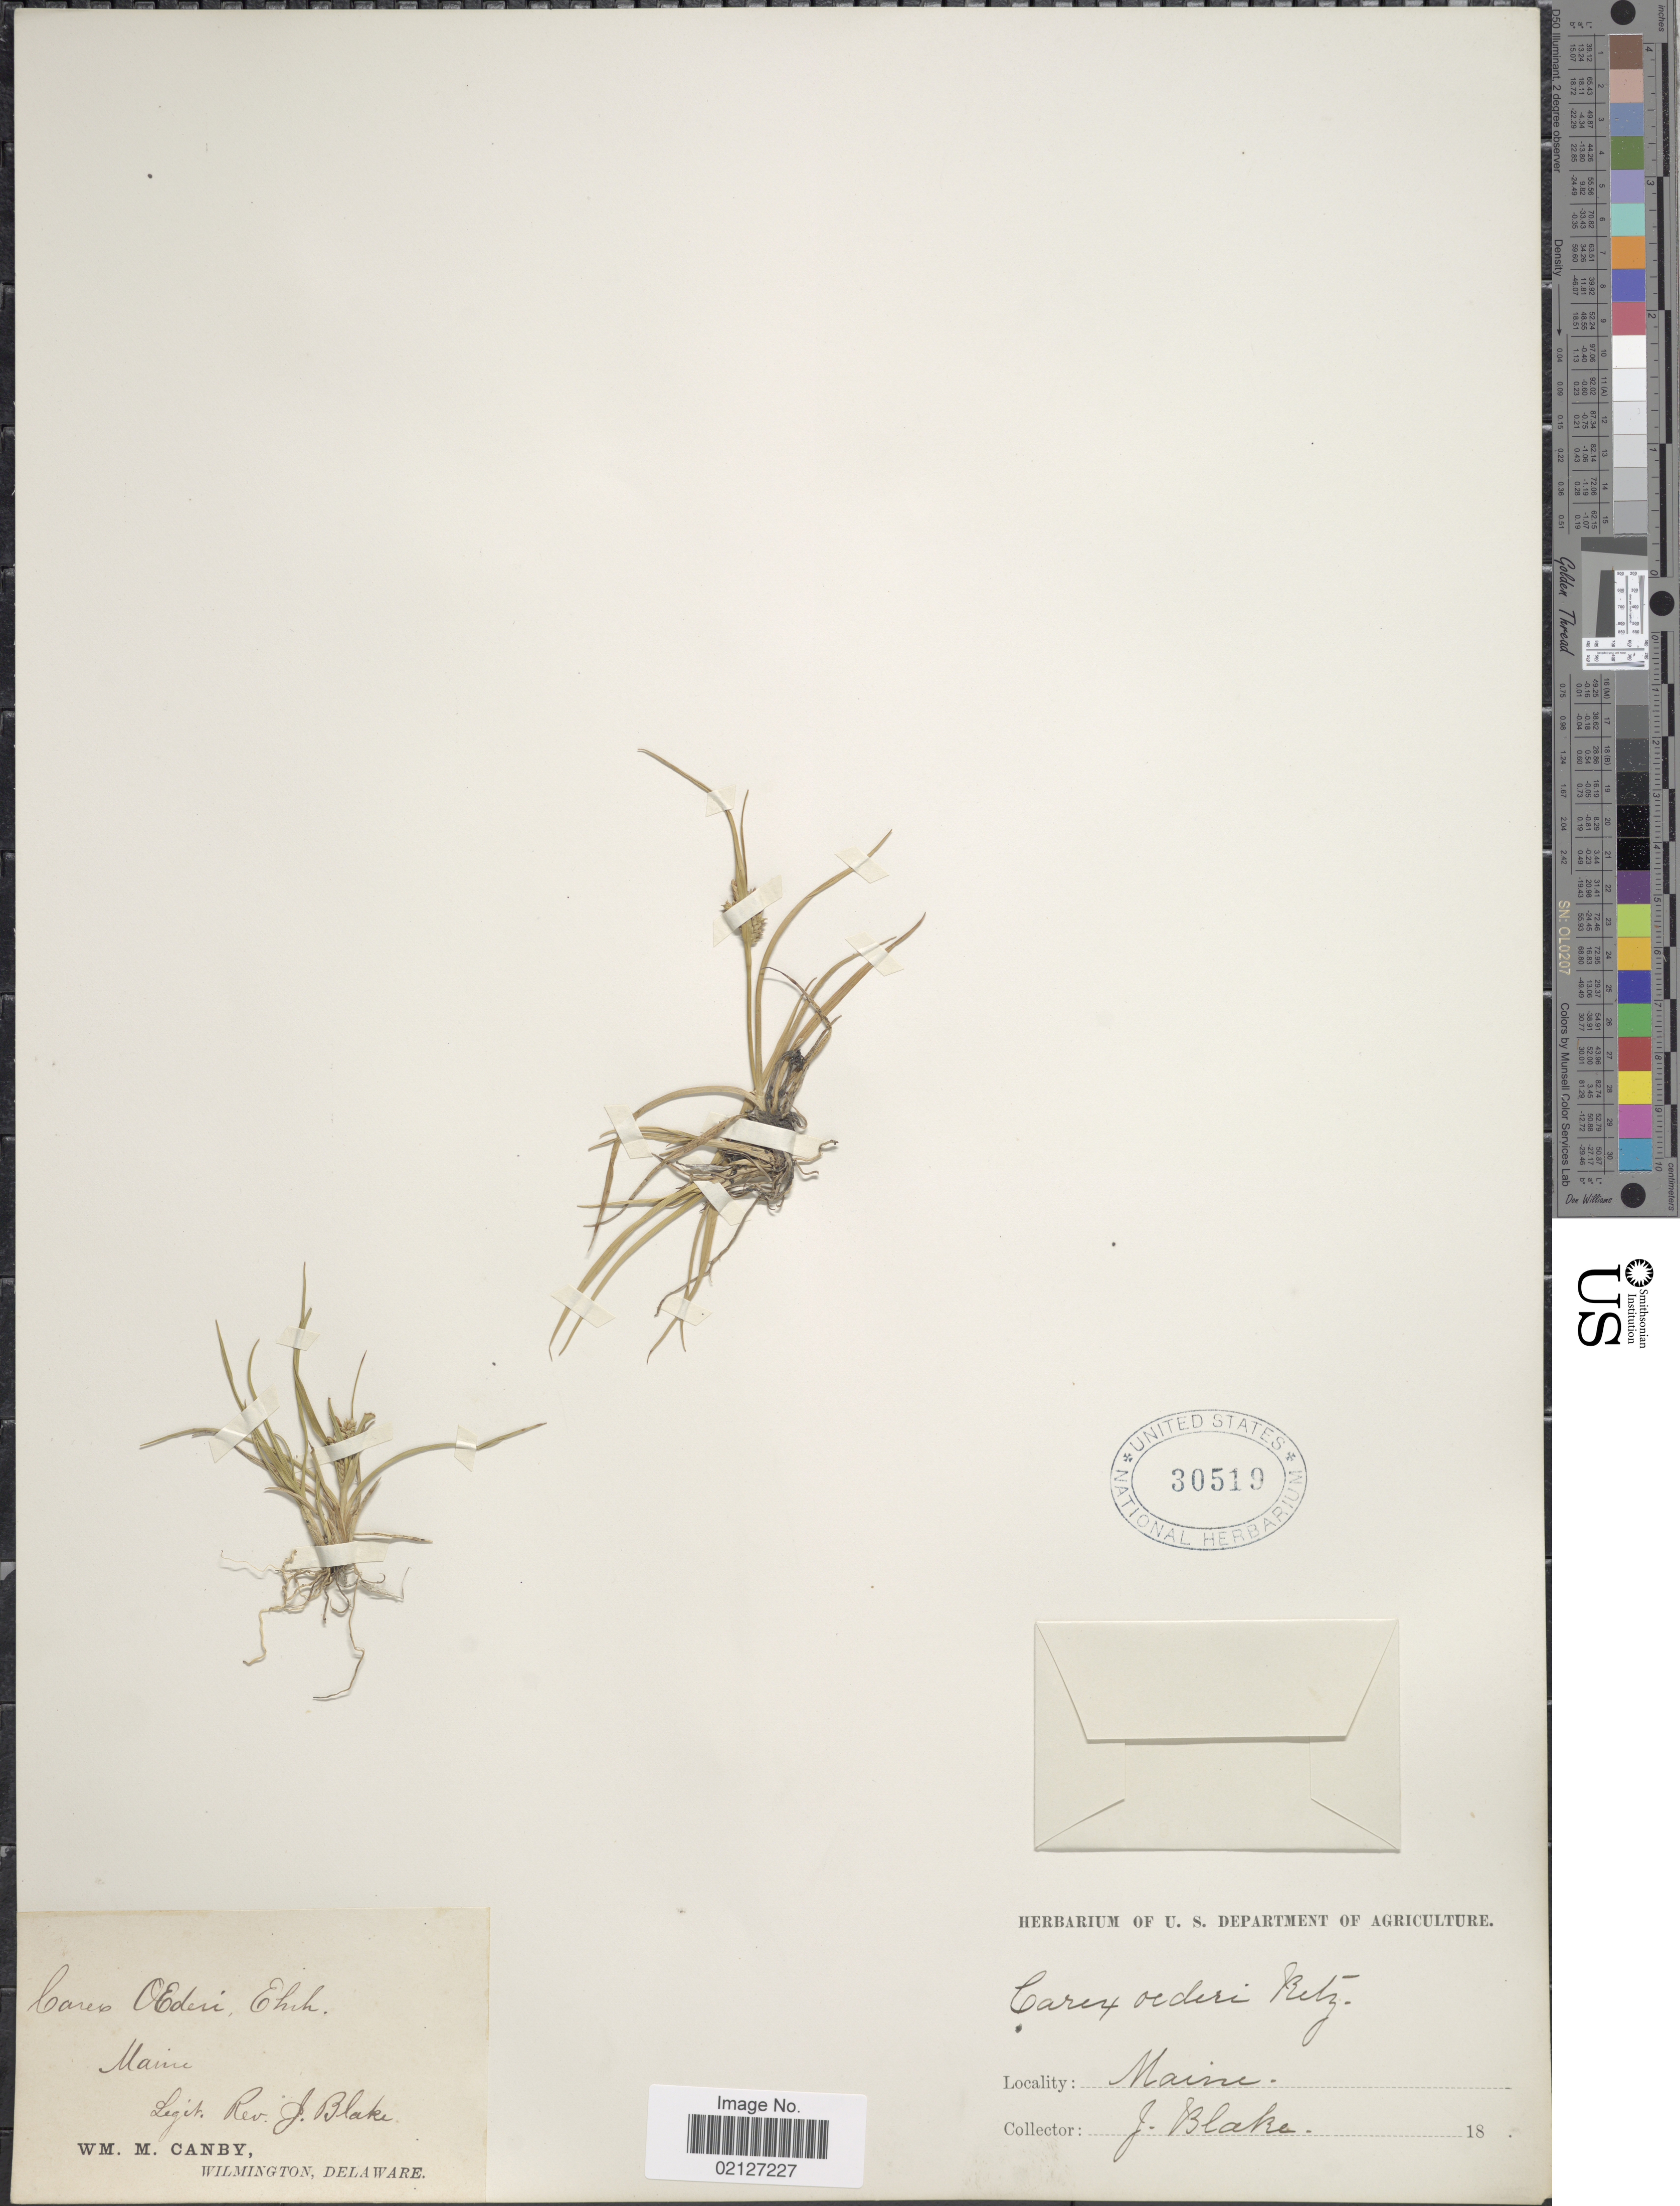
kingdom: Plantae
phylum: Tracheophyta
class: Liliopsida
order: Poales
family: Cyperaceae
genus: Carex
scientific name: Carex oederi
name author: Retz.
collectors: J. Blake & W. M. Canby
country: United States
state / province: Maine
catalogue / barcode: US 30519